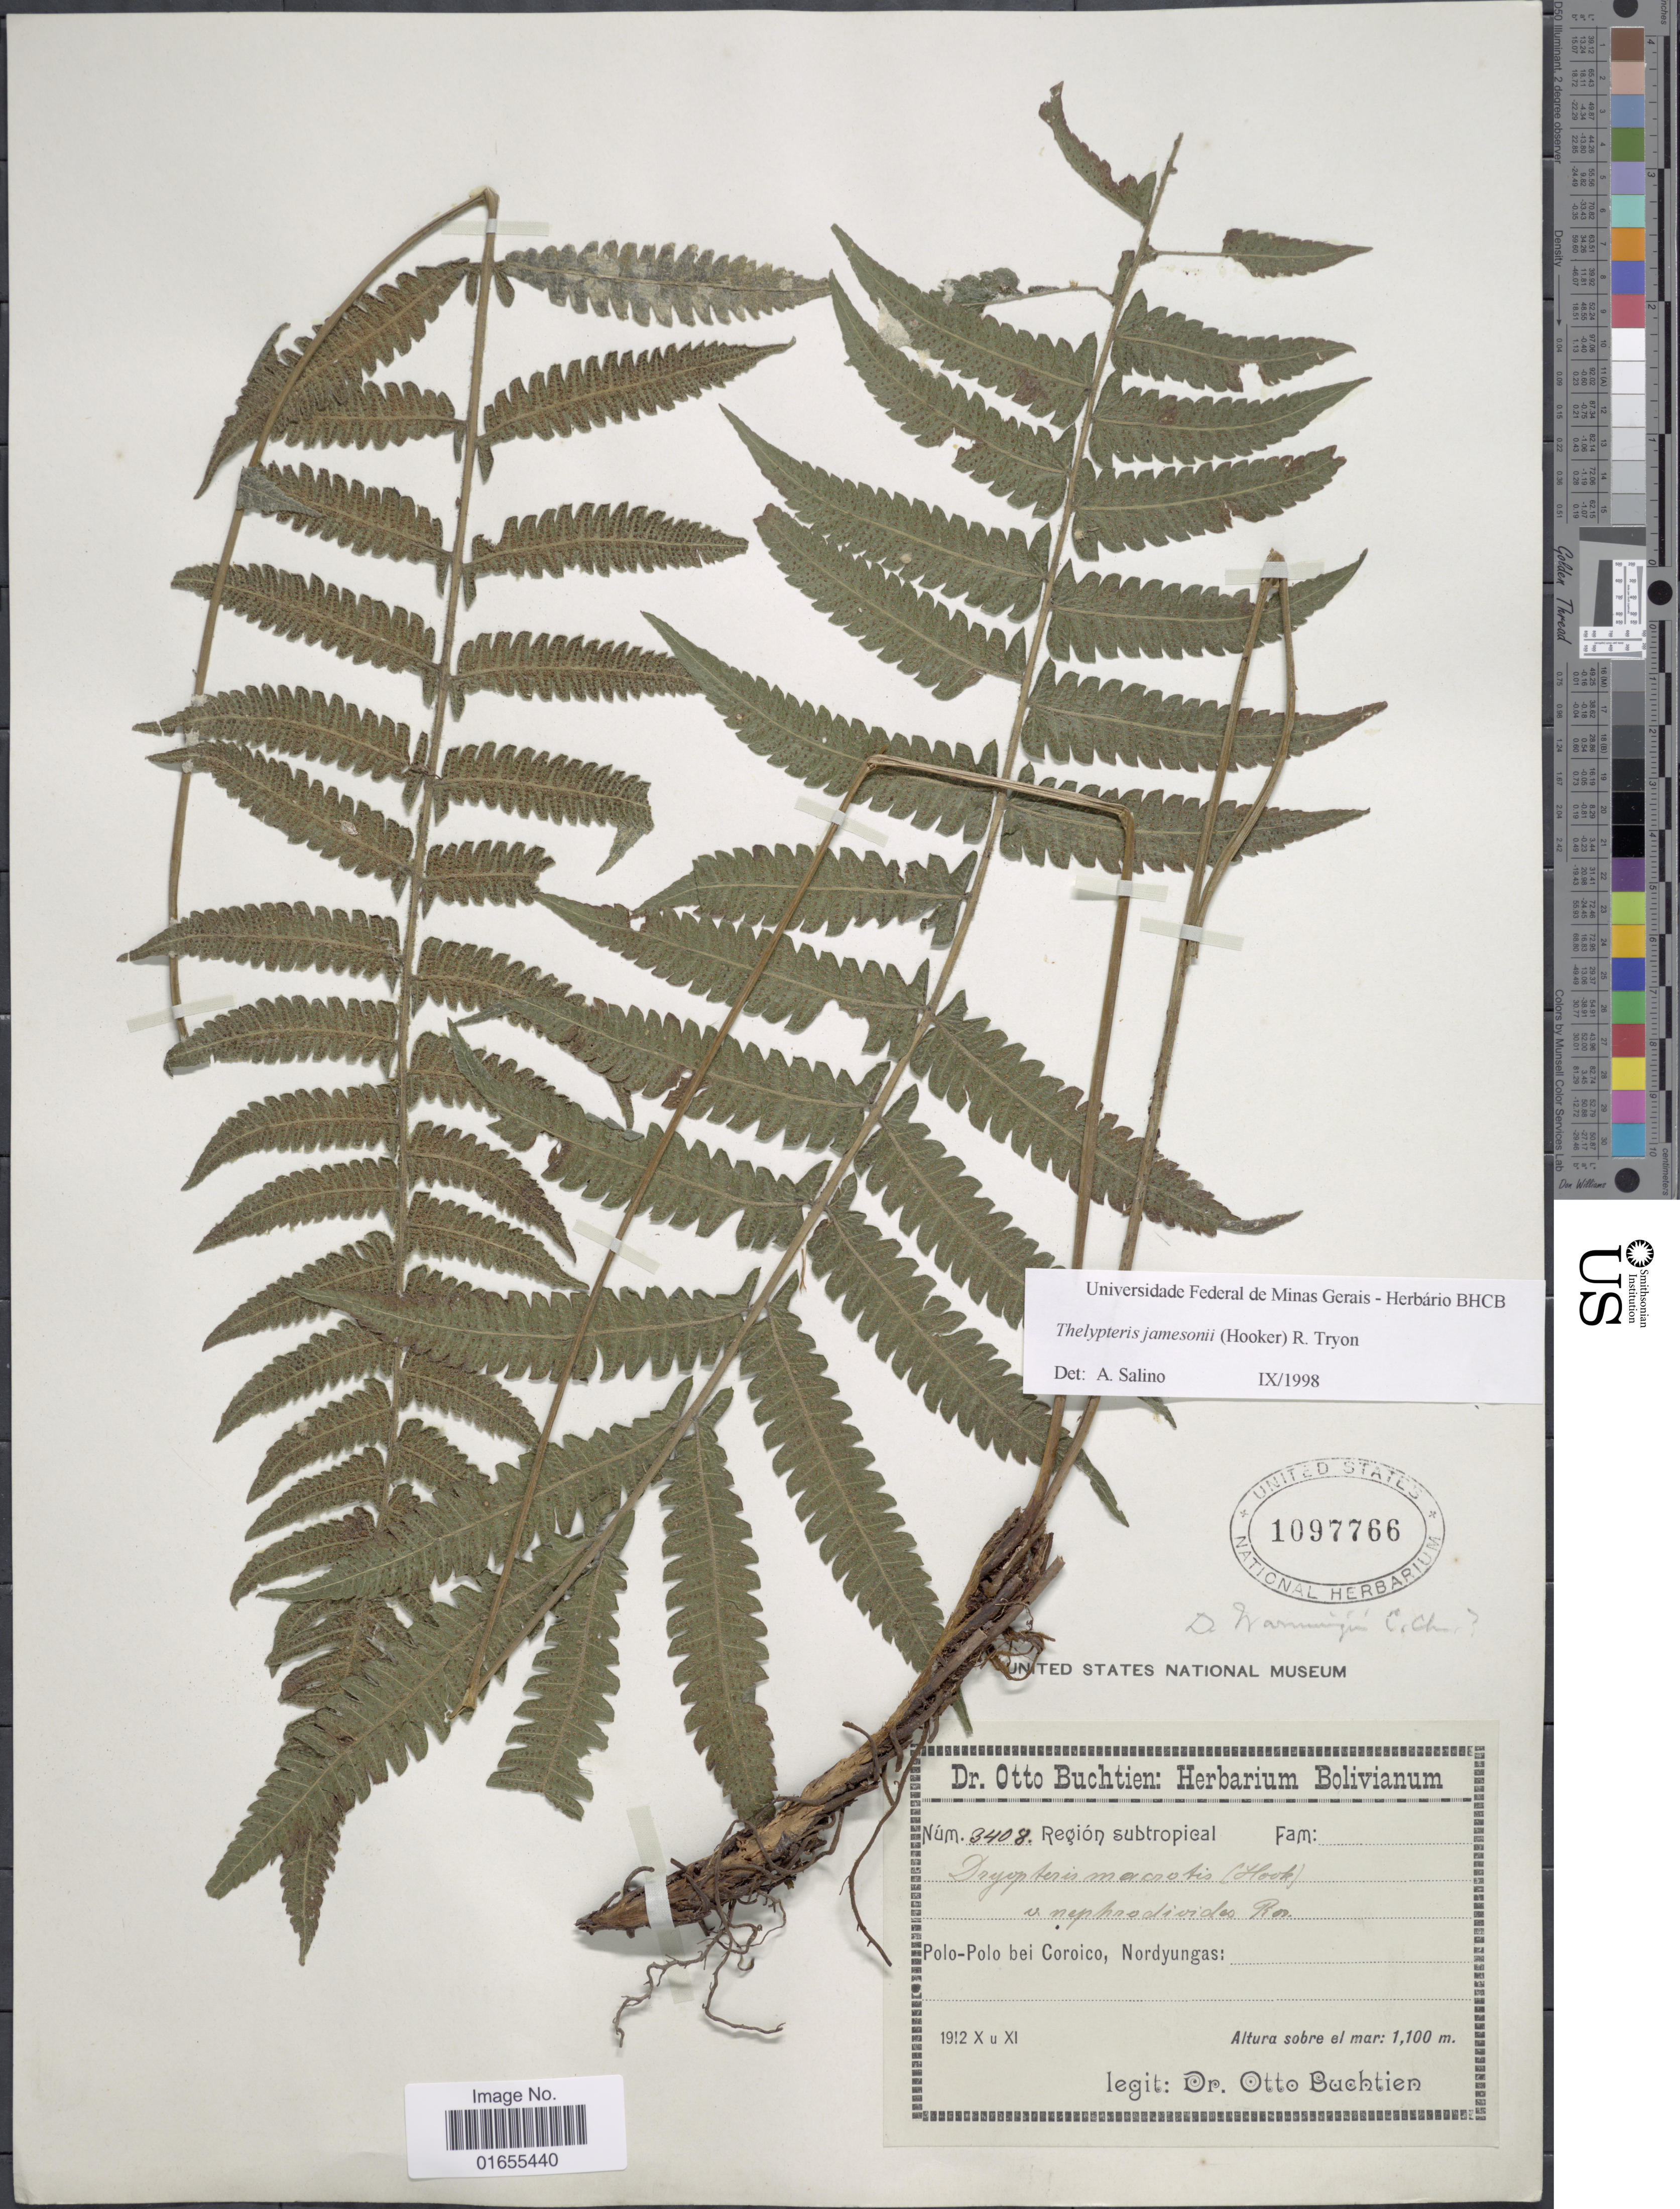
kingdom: Plantae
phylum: Tracheophyta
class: Polypodiopsida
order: Polypodiales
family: Thelypteridaceae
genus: Goniopteris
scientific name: Goniopteris jamesonii (Hook. f.) comb. nov., ined 2015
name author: (Hook. f.)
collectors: O. Buchtien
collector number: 3408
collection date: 1912-10/1912-11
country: Bolivia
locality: Polo - Polo bei Coroico, Nordyungas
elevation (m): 1100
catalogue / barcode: US 1097766